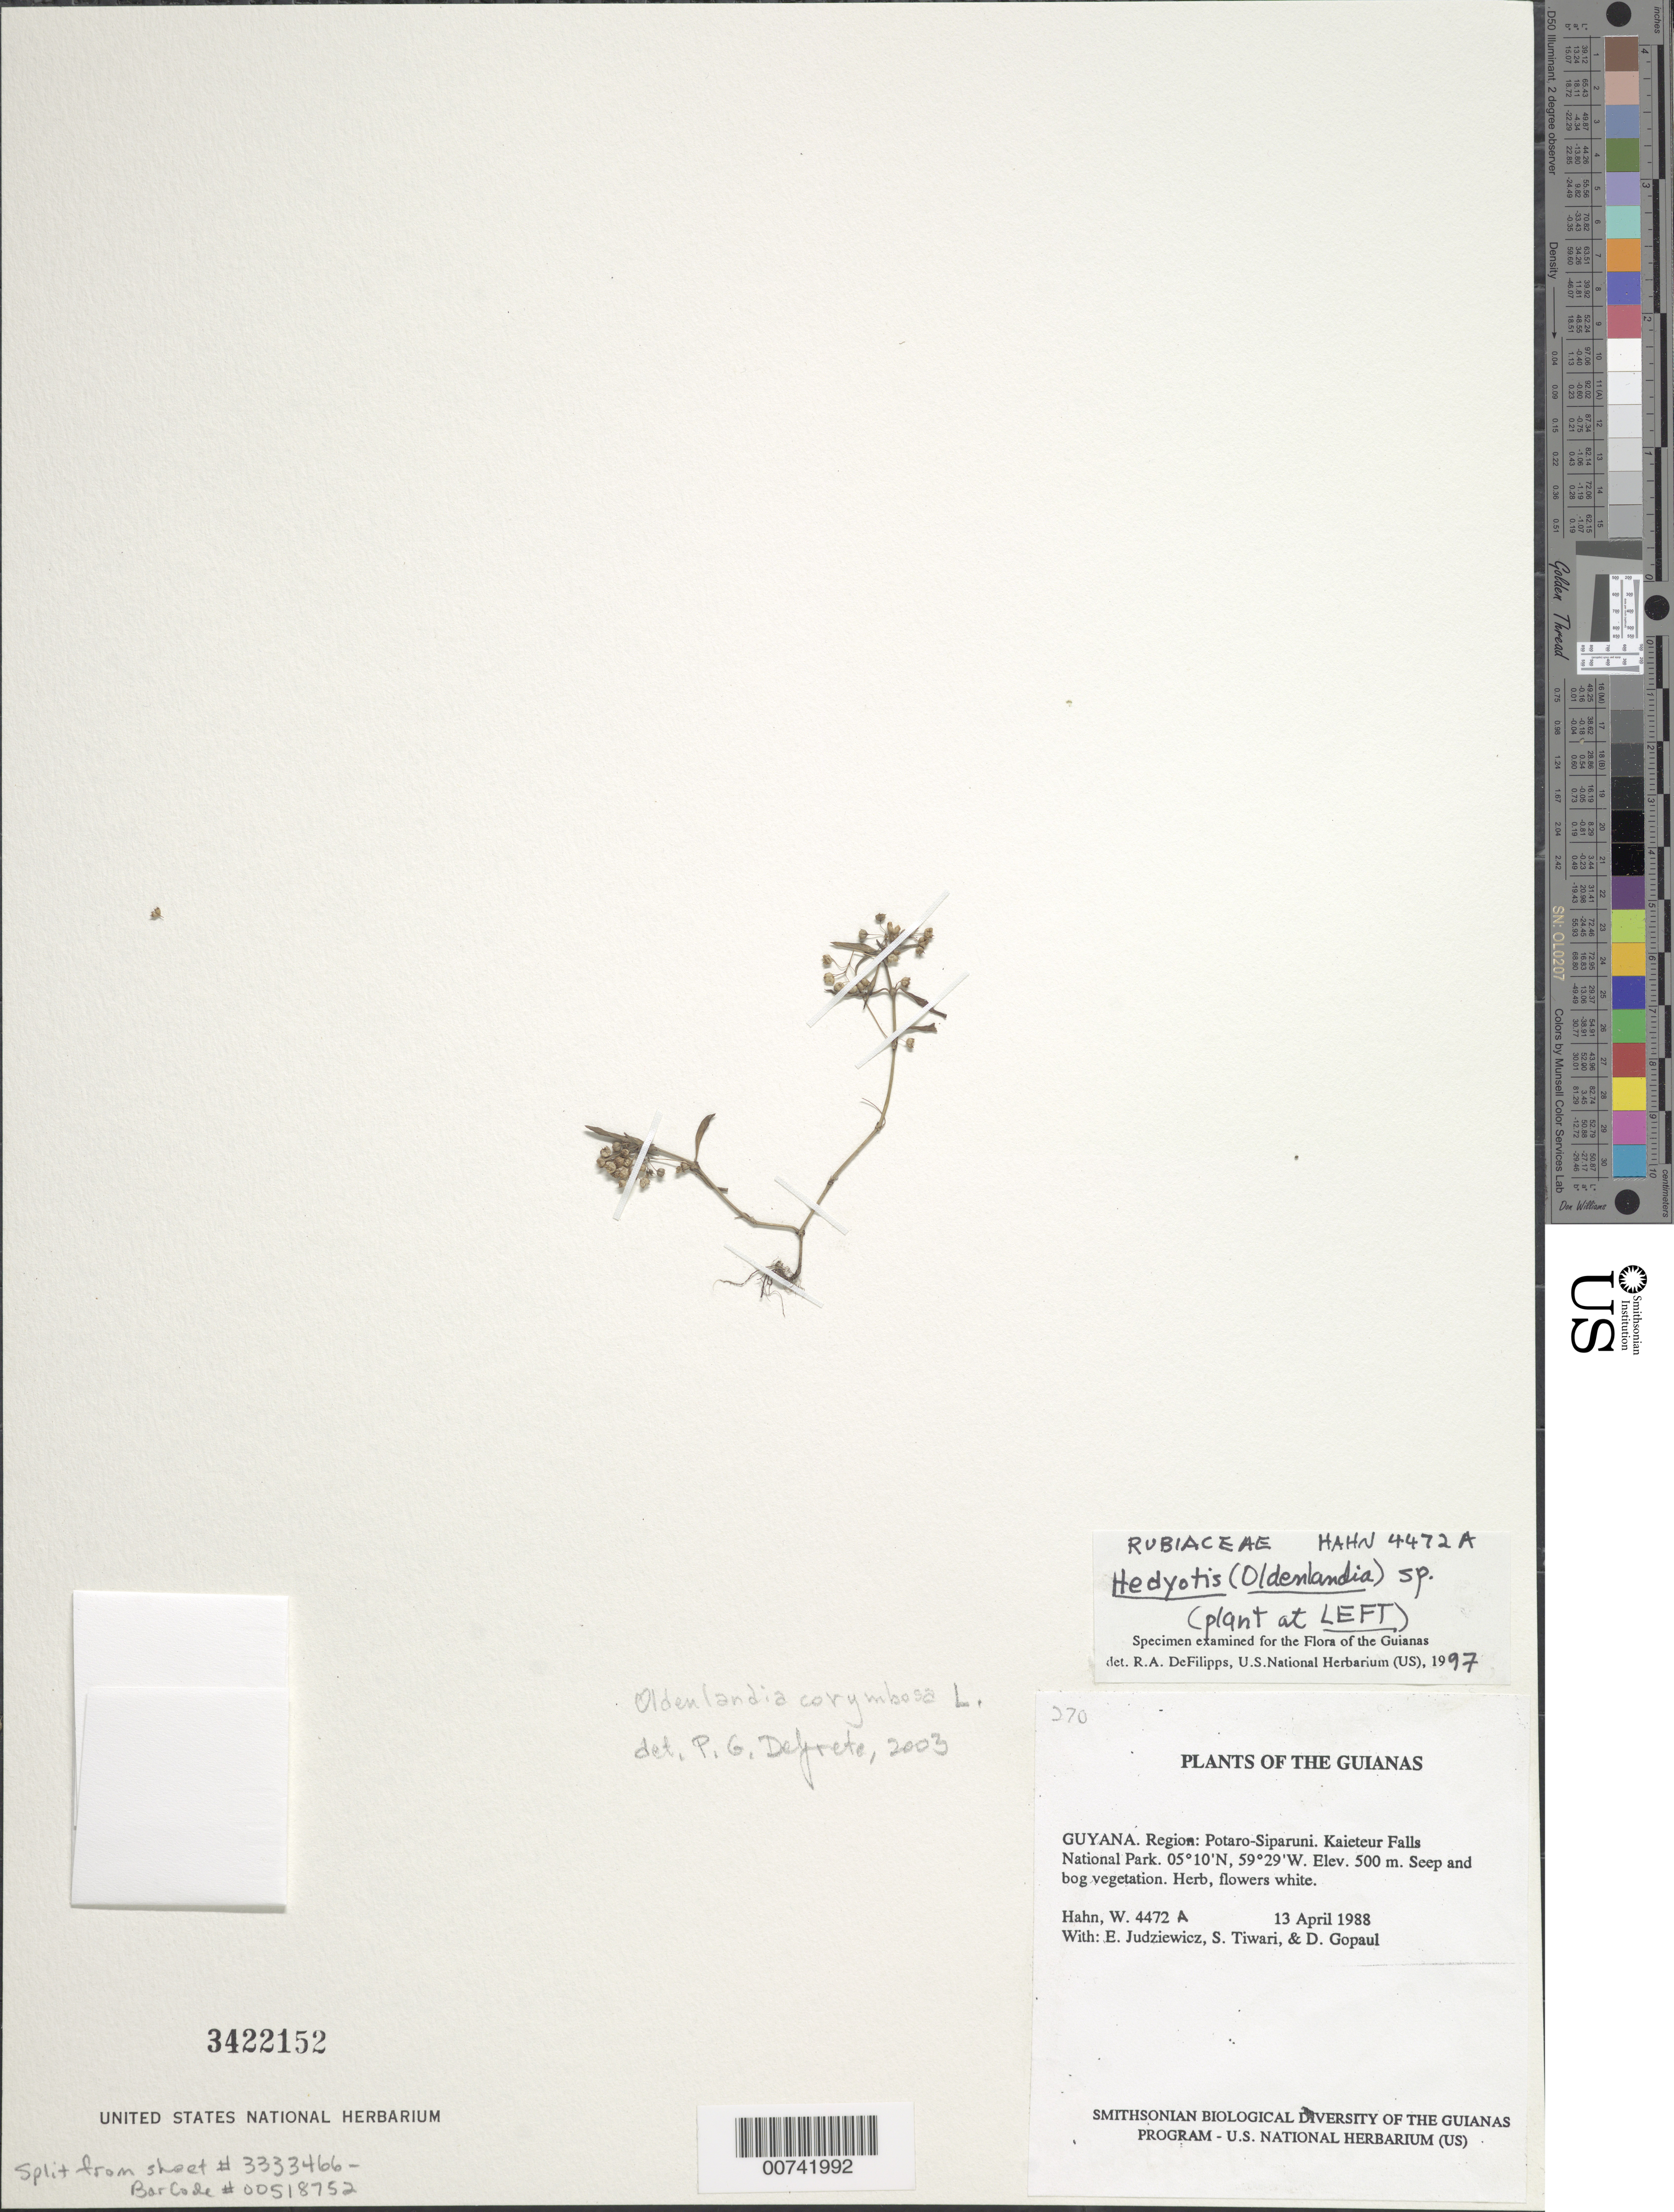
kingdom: Plantae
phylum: Tracheophyta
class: Magnoliopsida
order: Gentianales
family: Rubiaceae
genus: Hedyotis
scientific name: Hedyotis sp.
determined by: DeFilipps, R. A.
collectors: W. Hahn, E. J. Judziewicz, S. Tiwari & D. Gopaul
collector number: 4472 a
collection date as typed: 13 April 1988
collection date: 1988-04-13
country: Guyana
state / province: Potaro-Siparuni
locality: Kaieteur Falls National Park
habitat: Seep and bog vegetation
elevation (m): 500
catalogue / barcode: US 3422152